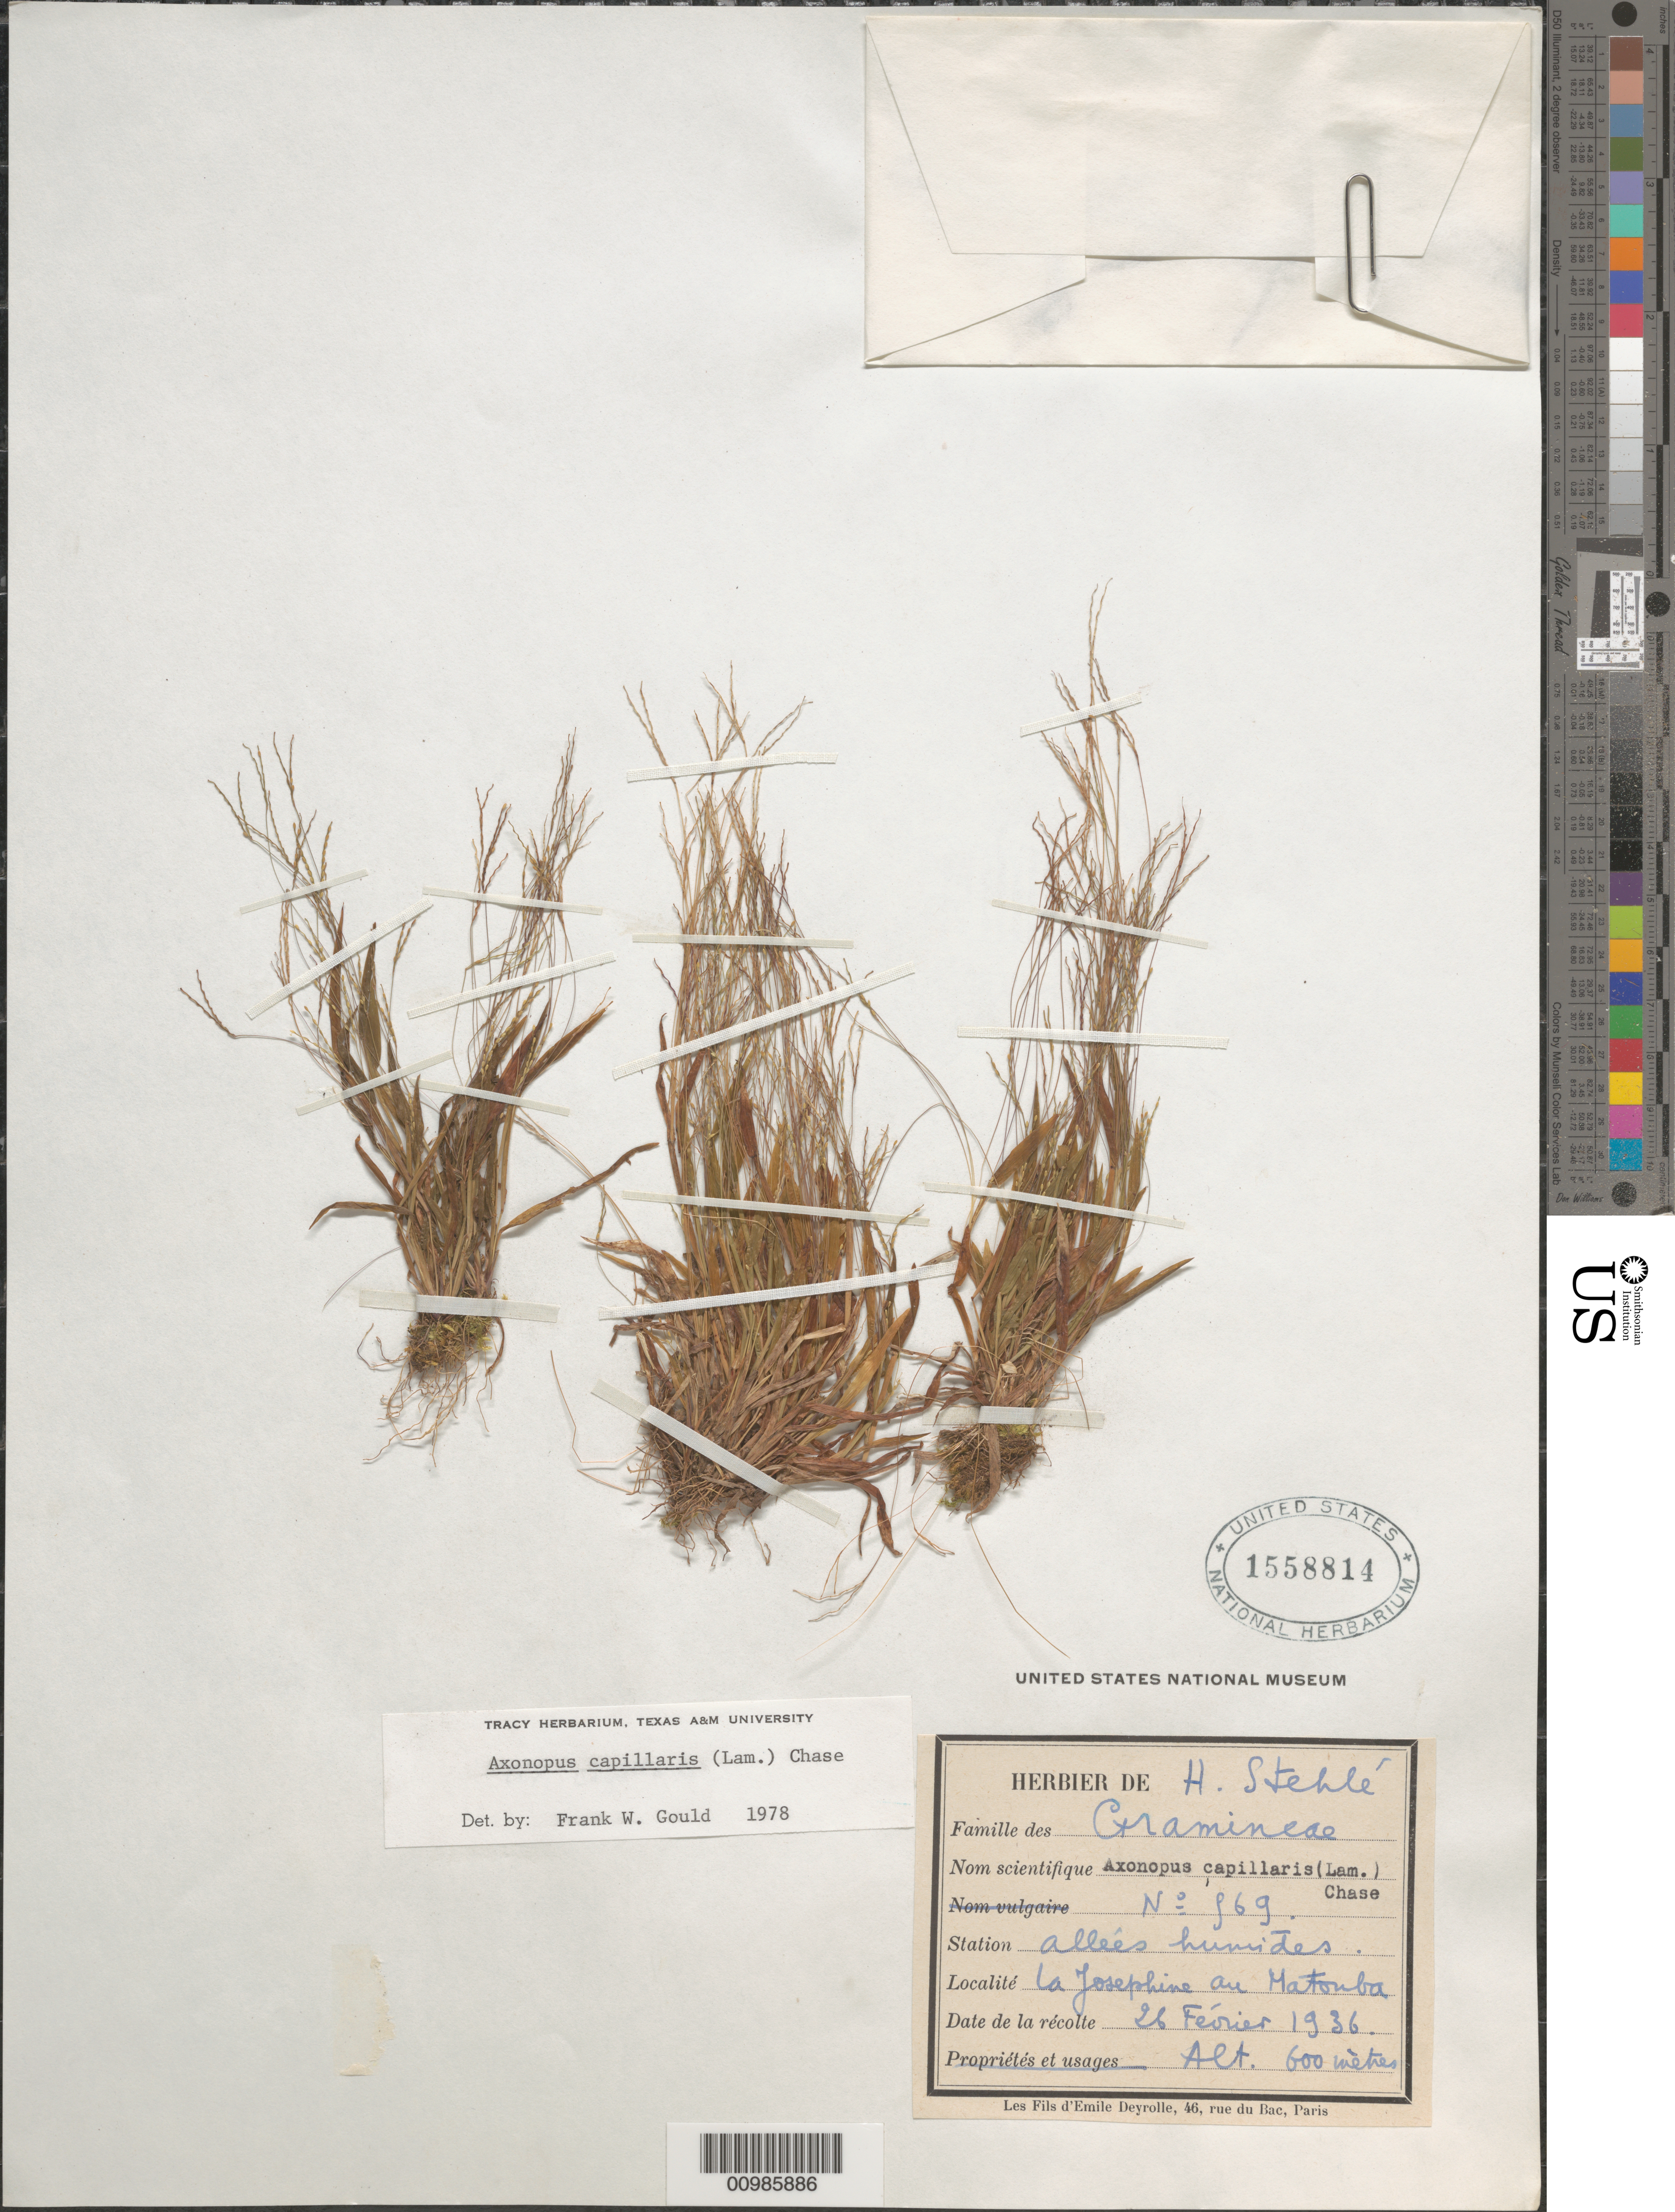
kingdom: Plantae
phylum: Tracheophyta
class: Liliopsida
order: Poales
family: Poaceae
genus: Axonopus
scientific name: Axonopus capillaris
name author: (Lam.) Chase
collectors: H. Stehlé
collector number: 69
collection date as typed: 26 Feb 1936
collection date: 1936-02-26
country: Guadeloupe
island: Basse Terre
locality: La Josephine au Matouba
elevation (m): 600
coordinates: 0 N, 0 E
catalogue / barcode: US 1558814